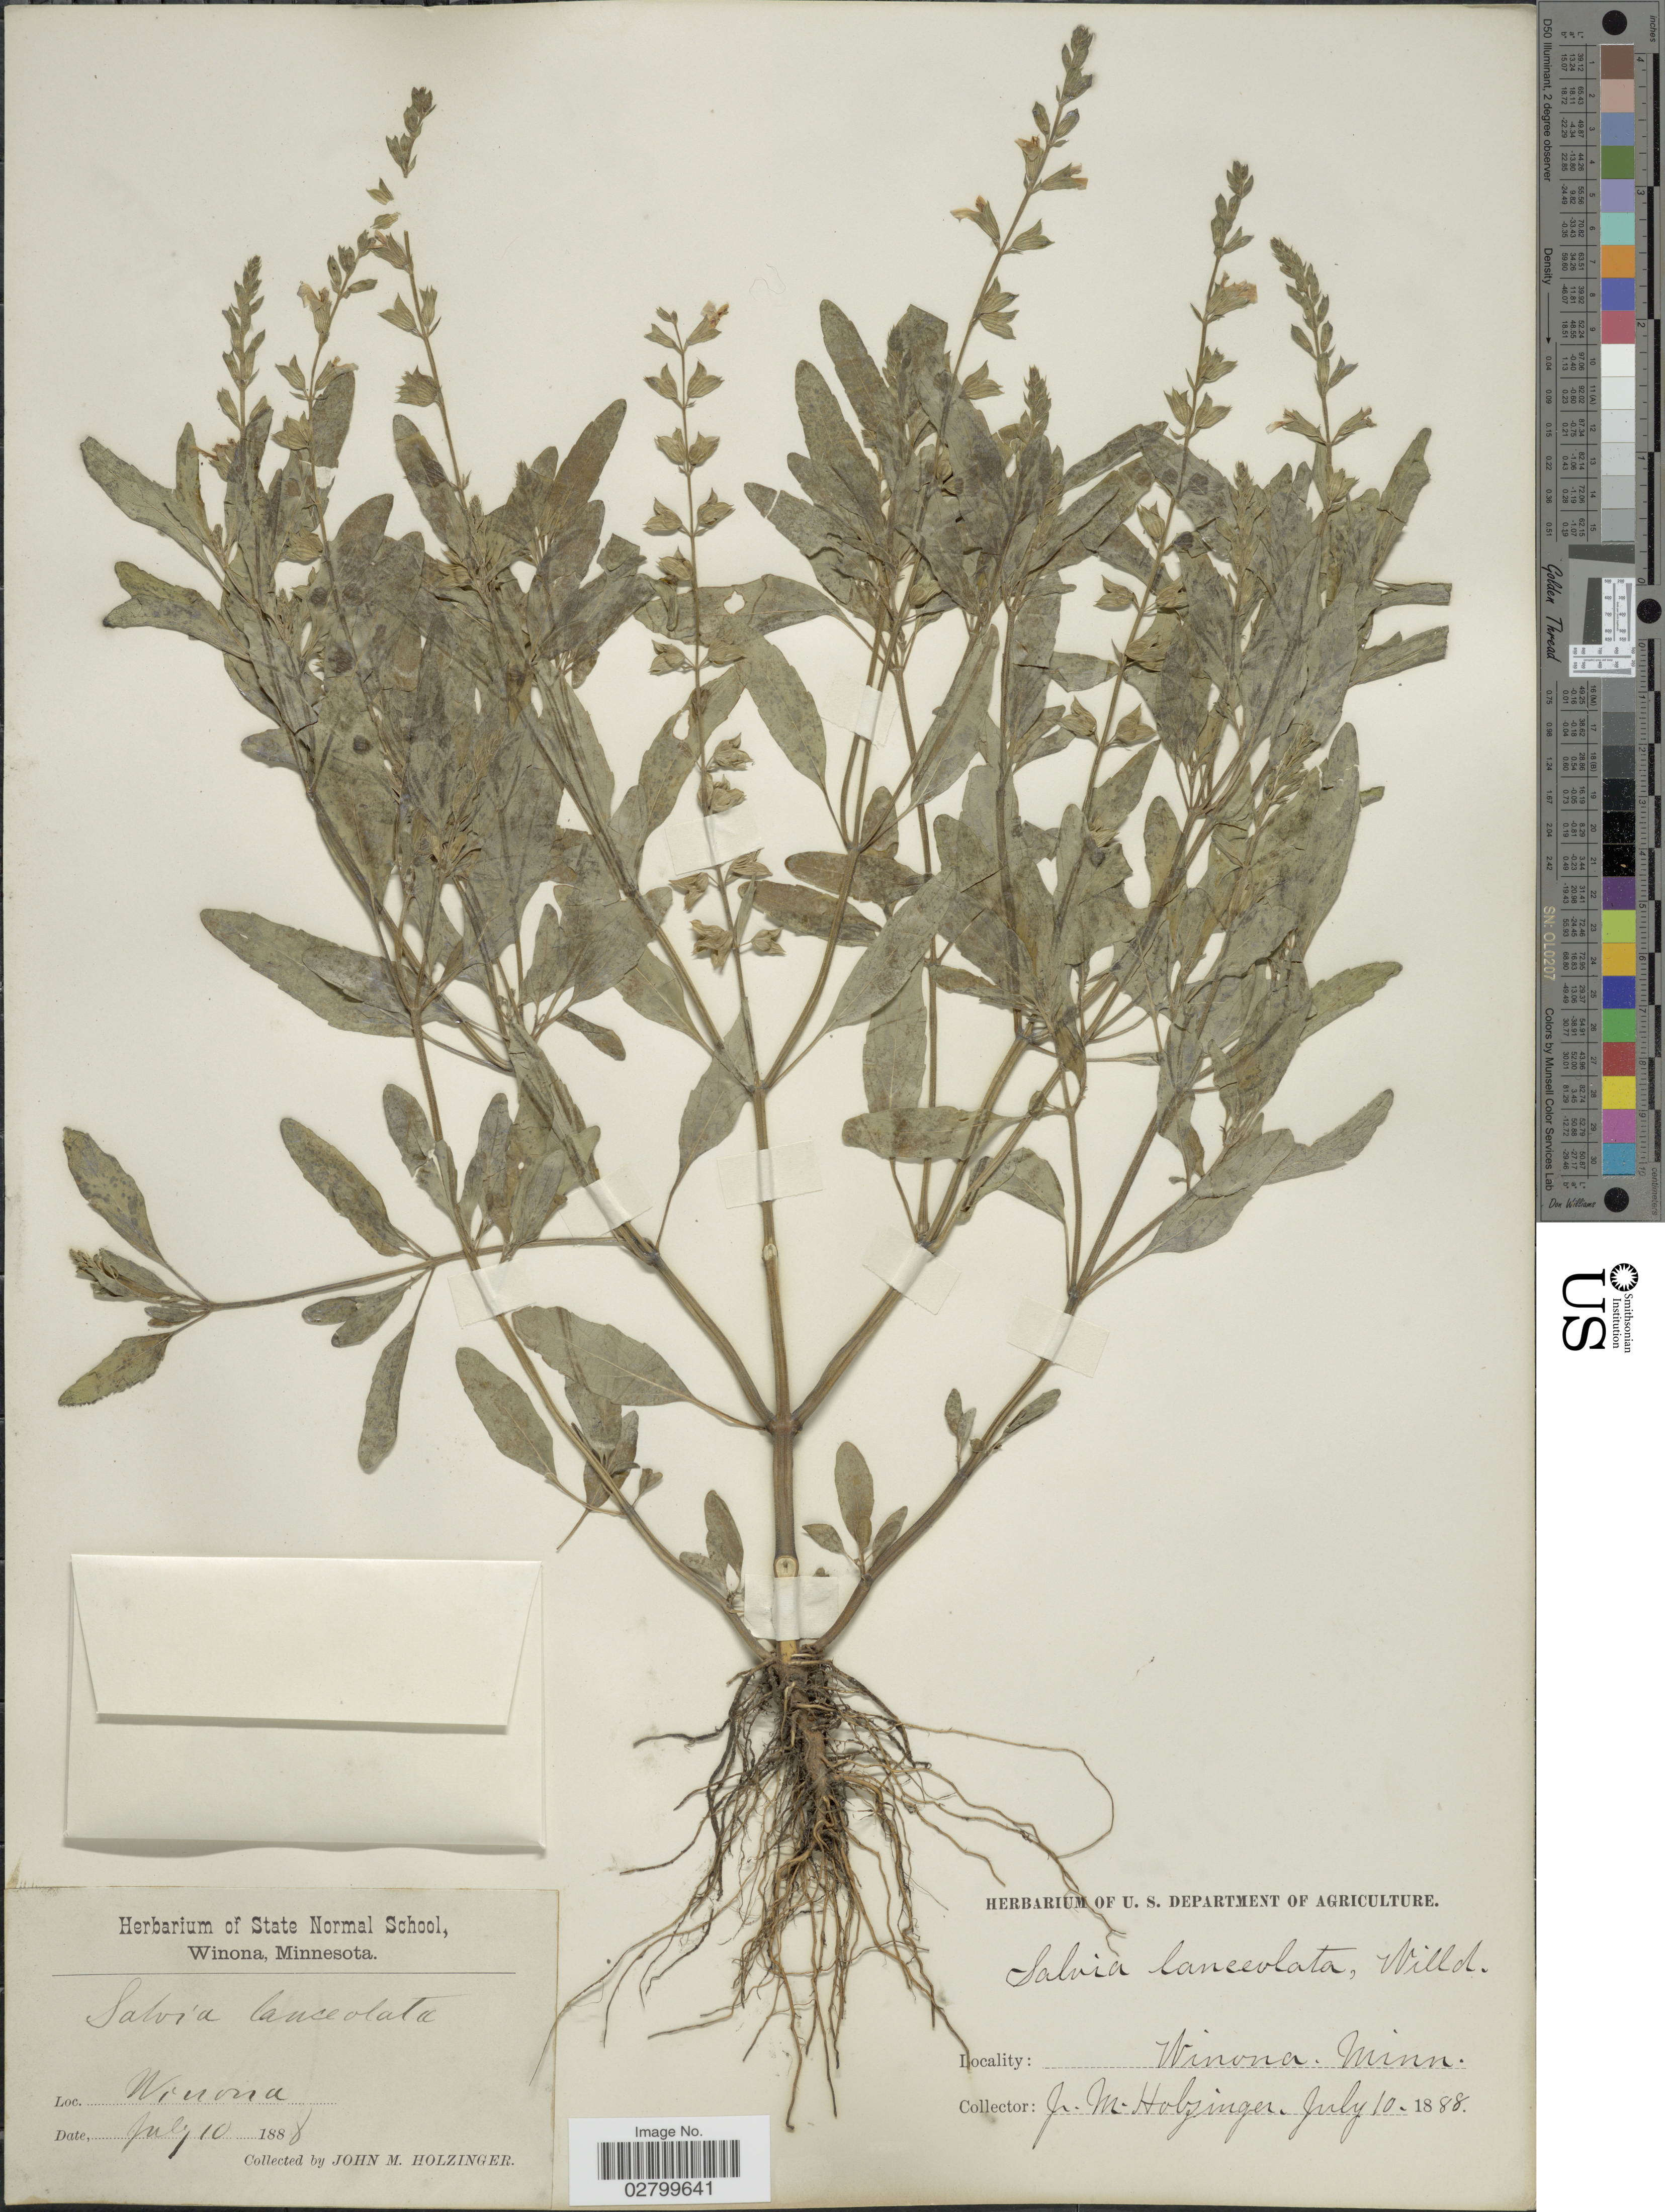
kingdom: Plantae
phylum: Tracheophyta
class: Magnoliopsida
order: Lamiales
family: Lamiaceae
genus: Salvia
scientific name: Salvia lanceolata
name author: Brouss.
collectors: J. M. Holzinger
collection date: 1888-07-10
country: United States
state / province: Minnesota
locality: Winona, Minn.